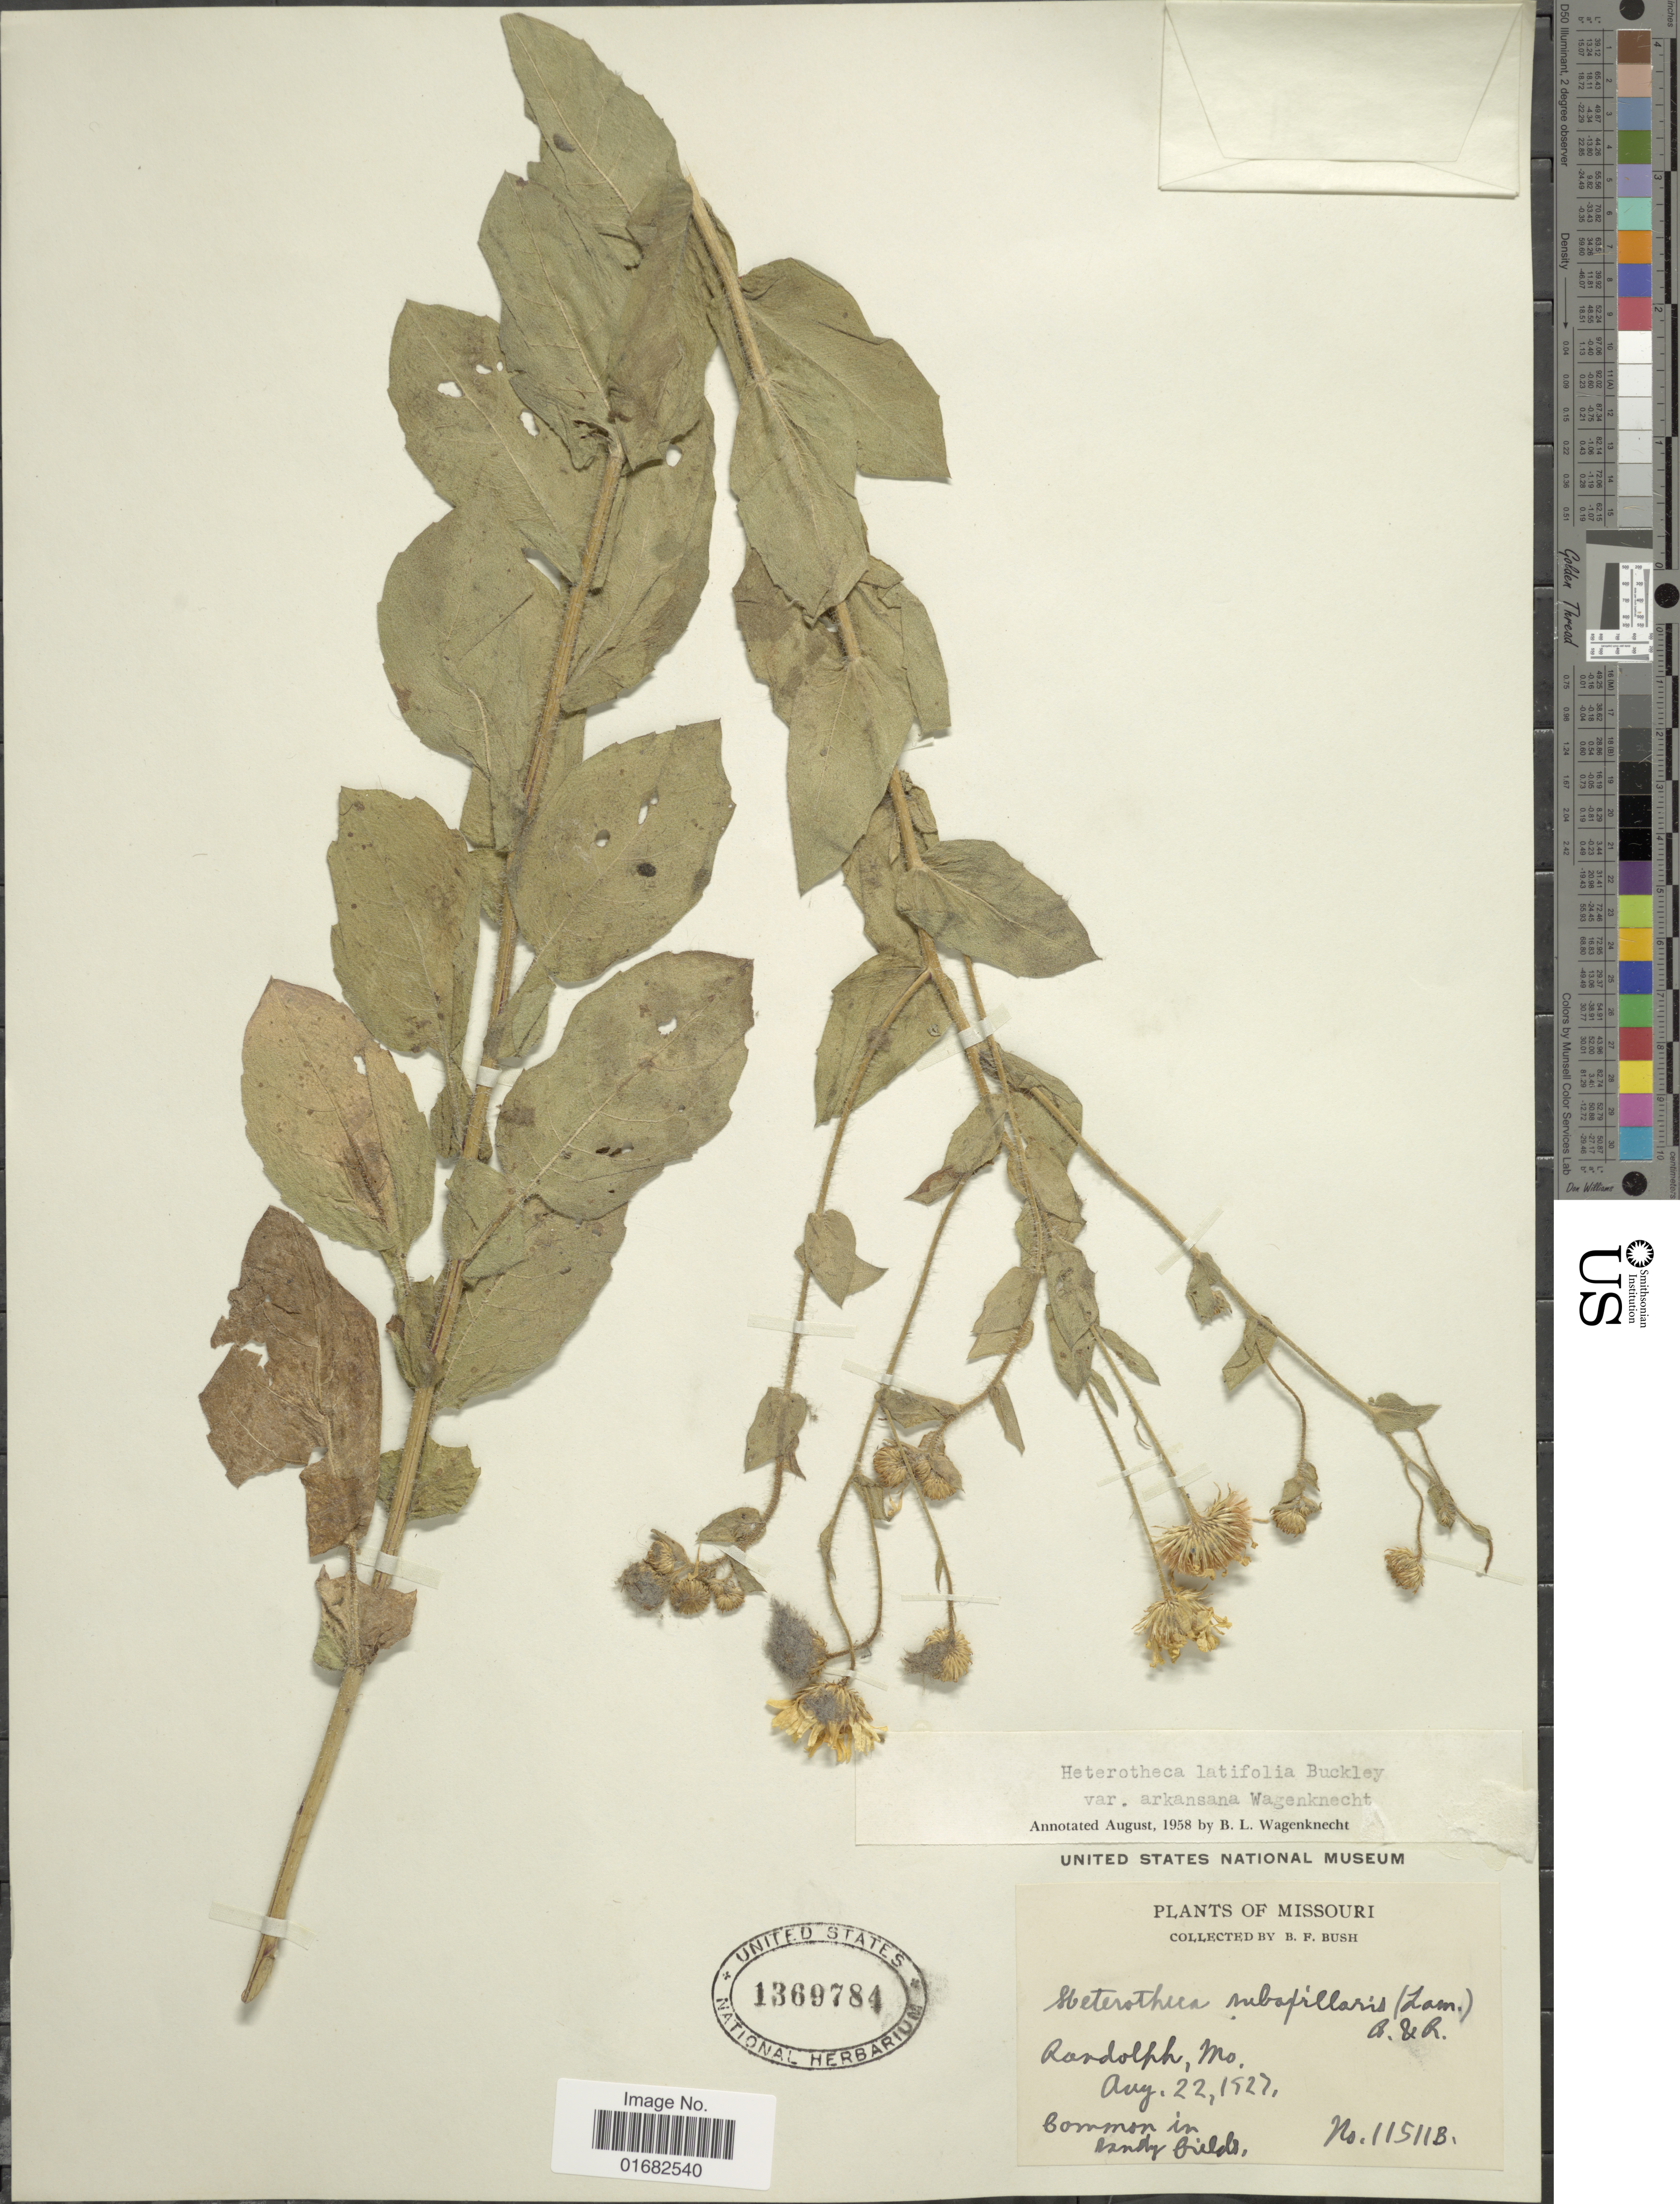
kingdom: Plantae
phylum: Tracheophyta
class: Magnoliopsida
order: Asterales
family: Asteraceae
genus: Heterotheca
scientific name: Heterotheca latifolia var. arkansana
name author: B. Wagenkn.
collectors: B. F. Bush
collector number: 11511B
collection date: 1927-08-22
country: United States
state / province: Missouri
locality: Randolph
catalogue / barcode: US 1369784